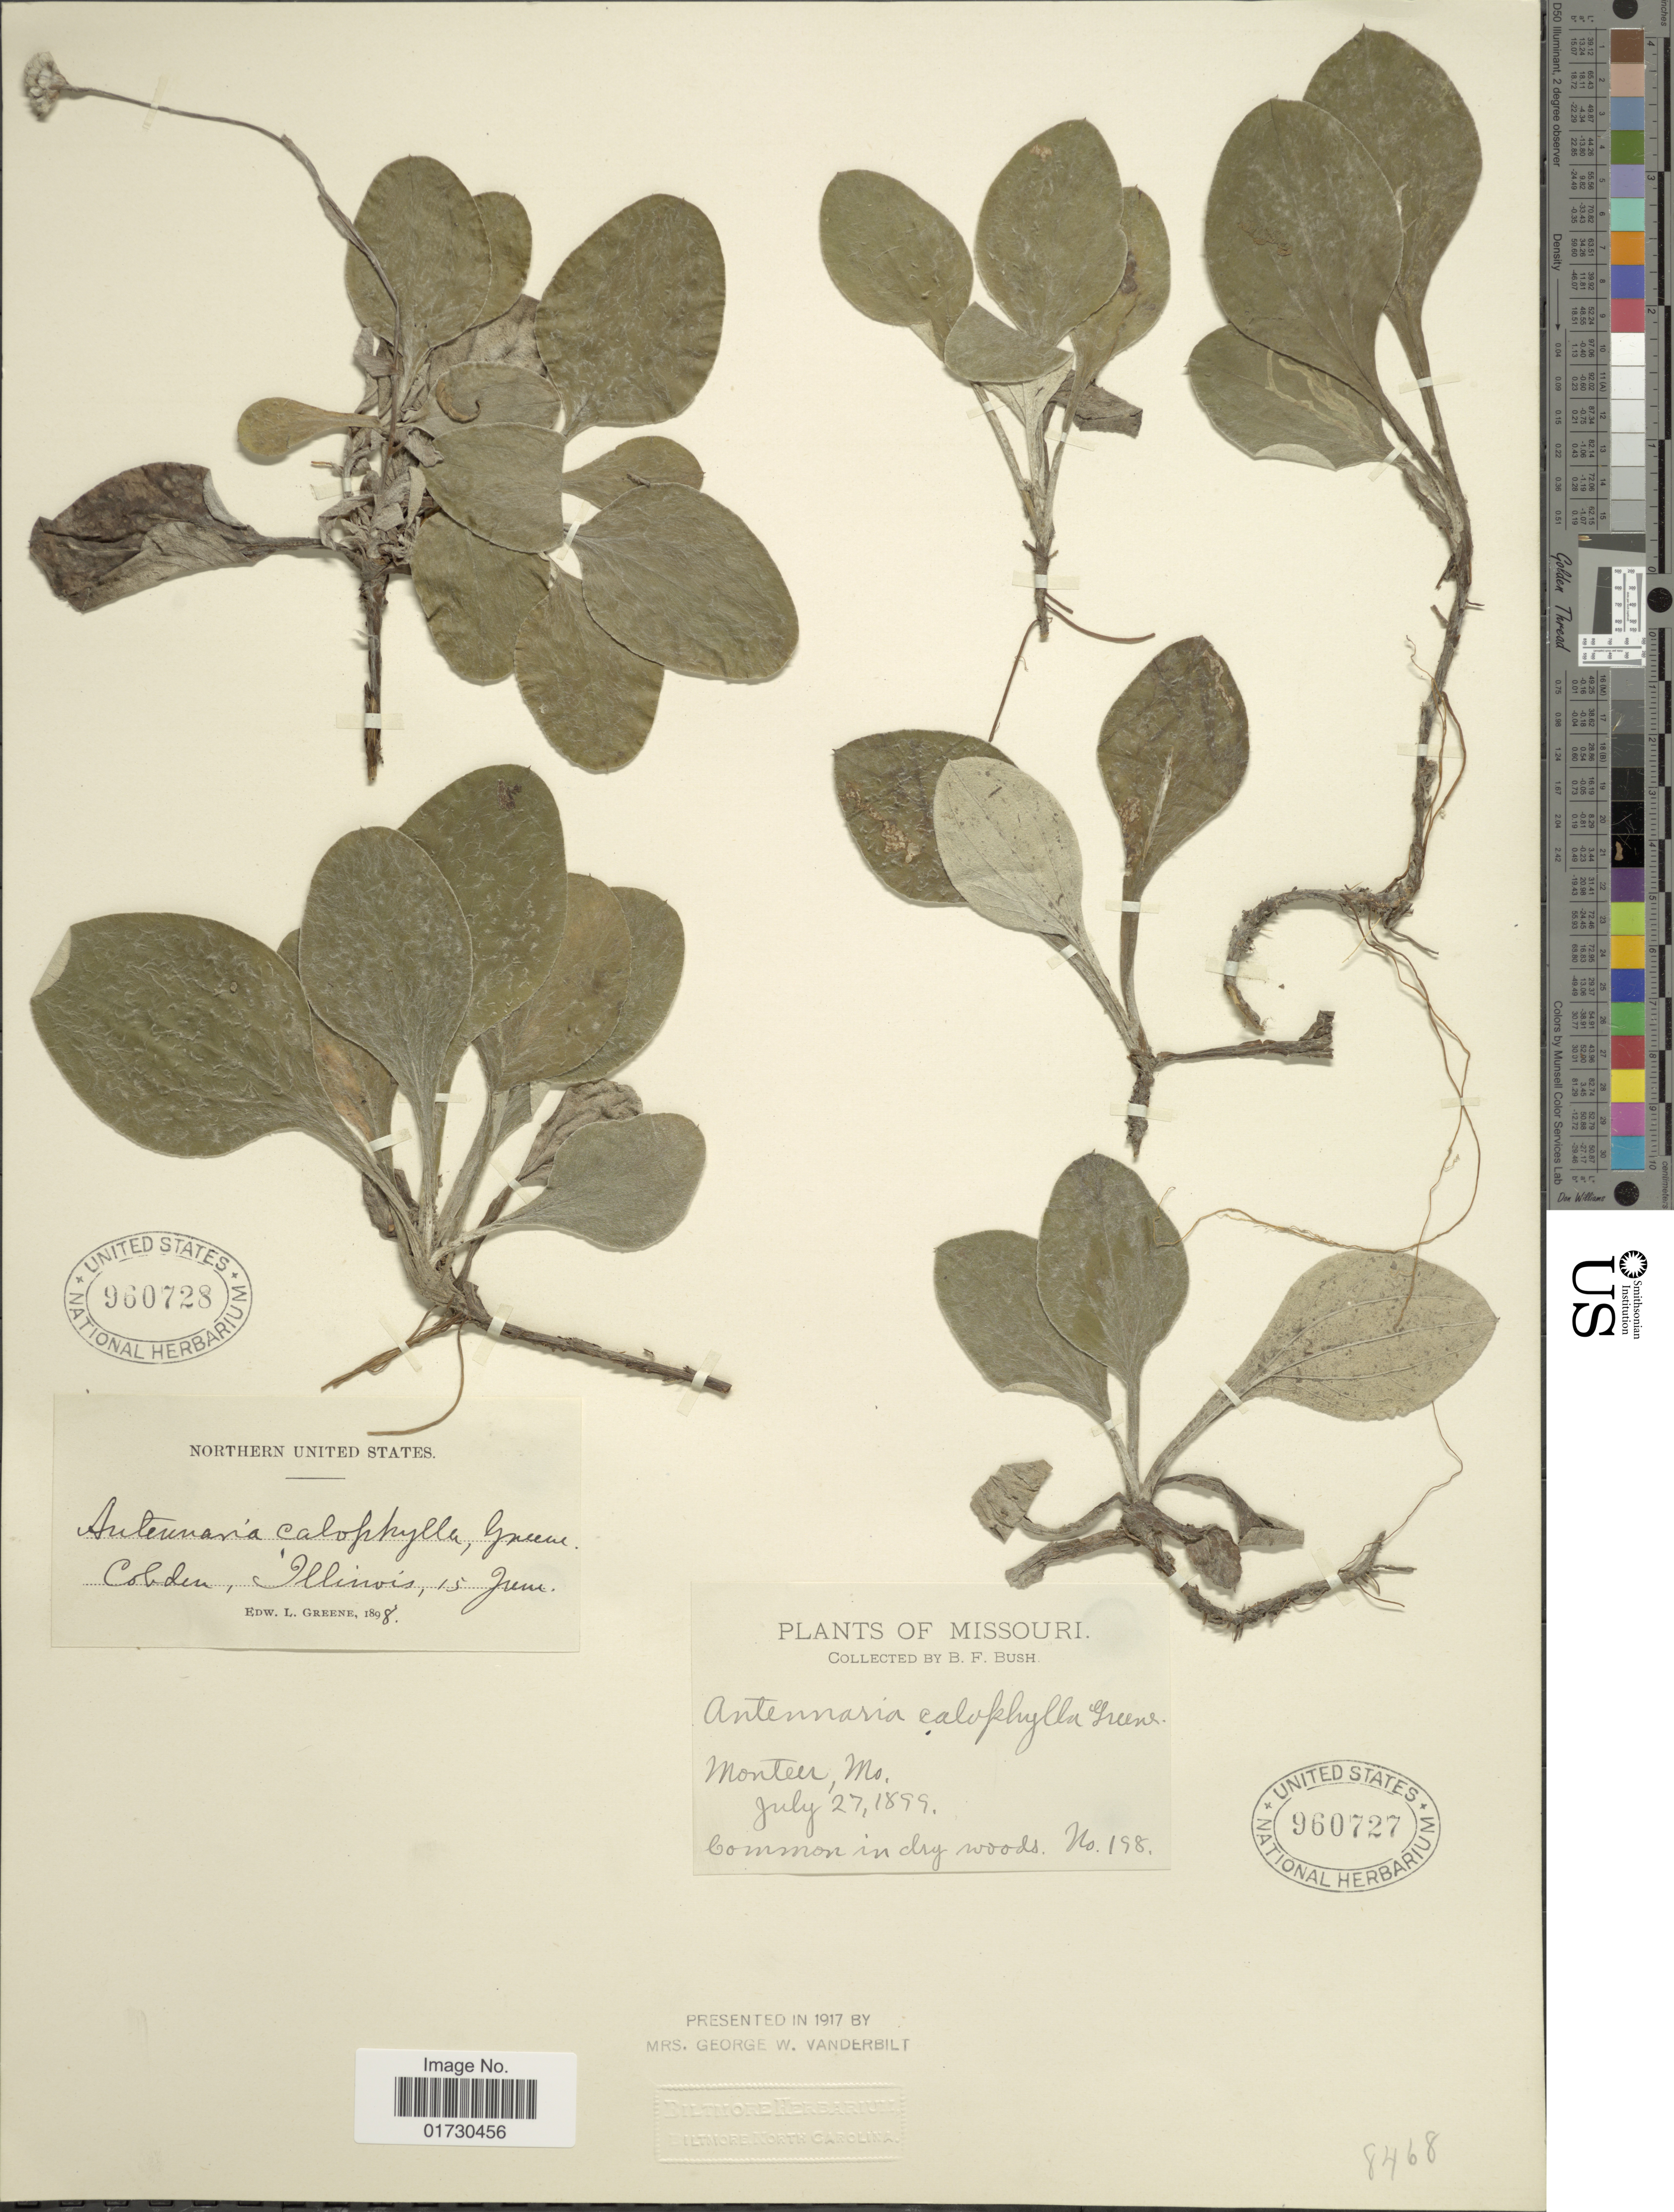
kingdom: Plantae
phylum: Tracheophyta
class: Magnoliopsida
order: Asterales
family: Asteraceae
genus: Antennaria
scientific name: Antennaria calophylla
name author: Greene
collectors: E. L. Greene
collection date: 1898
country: United States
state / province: Illinois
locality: Cobden, Illinois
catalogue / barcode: US 960728